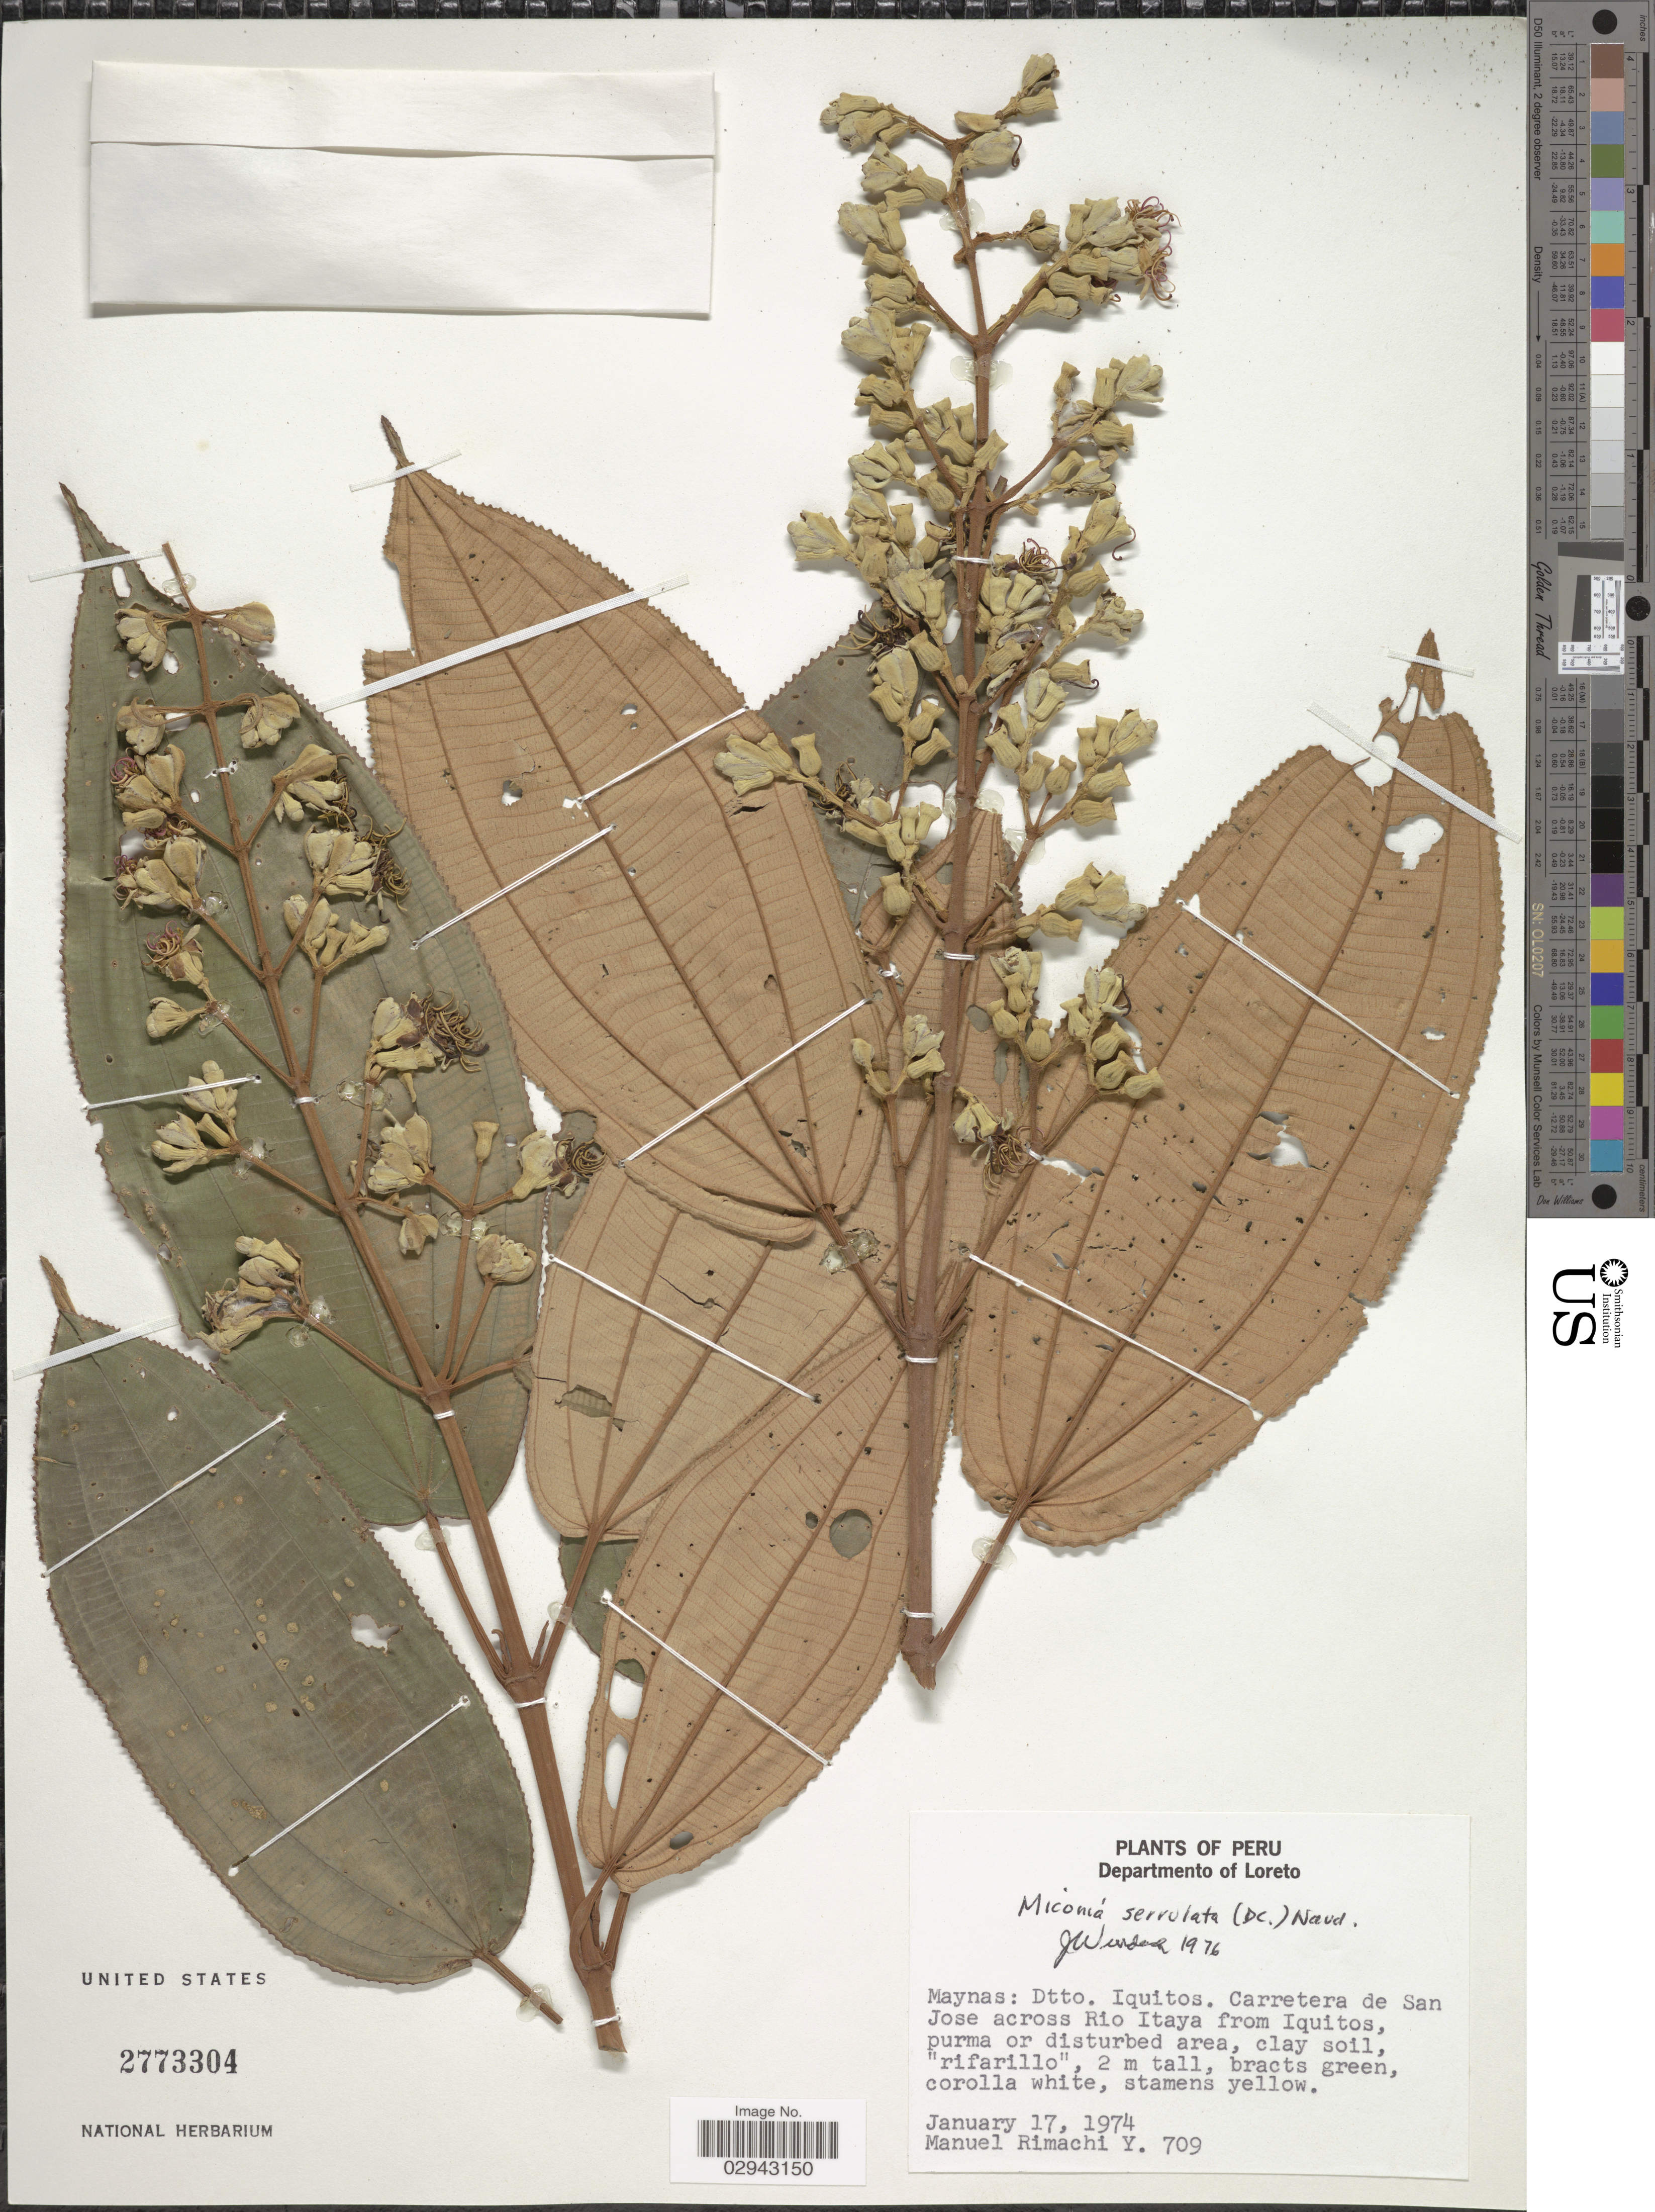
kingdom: Plantae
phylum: Tracheophyta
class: Magnoliopsida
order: Myrtales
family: Melastomataceae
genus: Miconia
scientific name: Miconia serrulata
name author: (DC.) Naudin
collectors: M. Rimachi Y.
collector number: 709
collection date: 1974-01-17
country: Peru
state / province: Loreto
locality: Departmento of Loreto. Maynas: Dtto. Iquitos. Carretera de San Jose across Rio Itaya from Iquitos.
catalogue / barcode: US 2773304